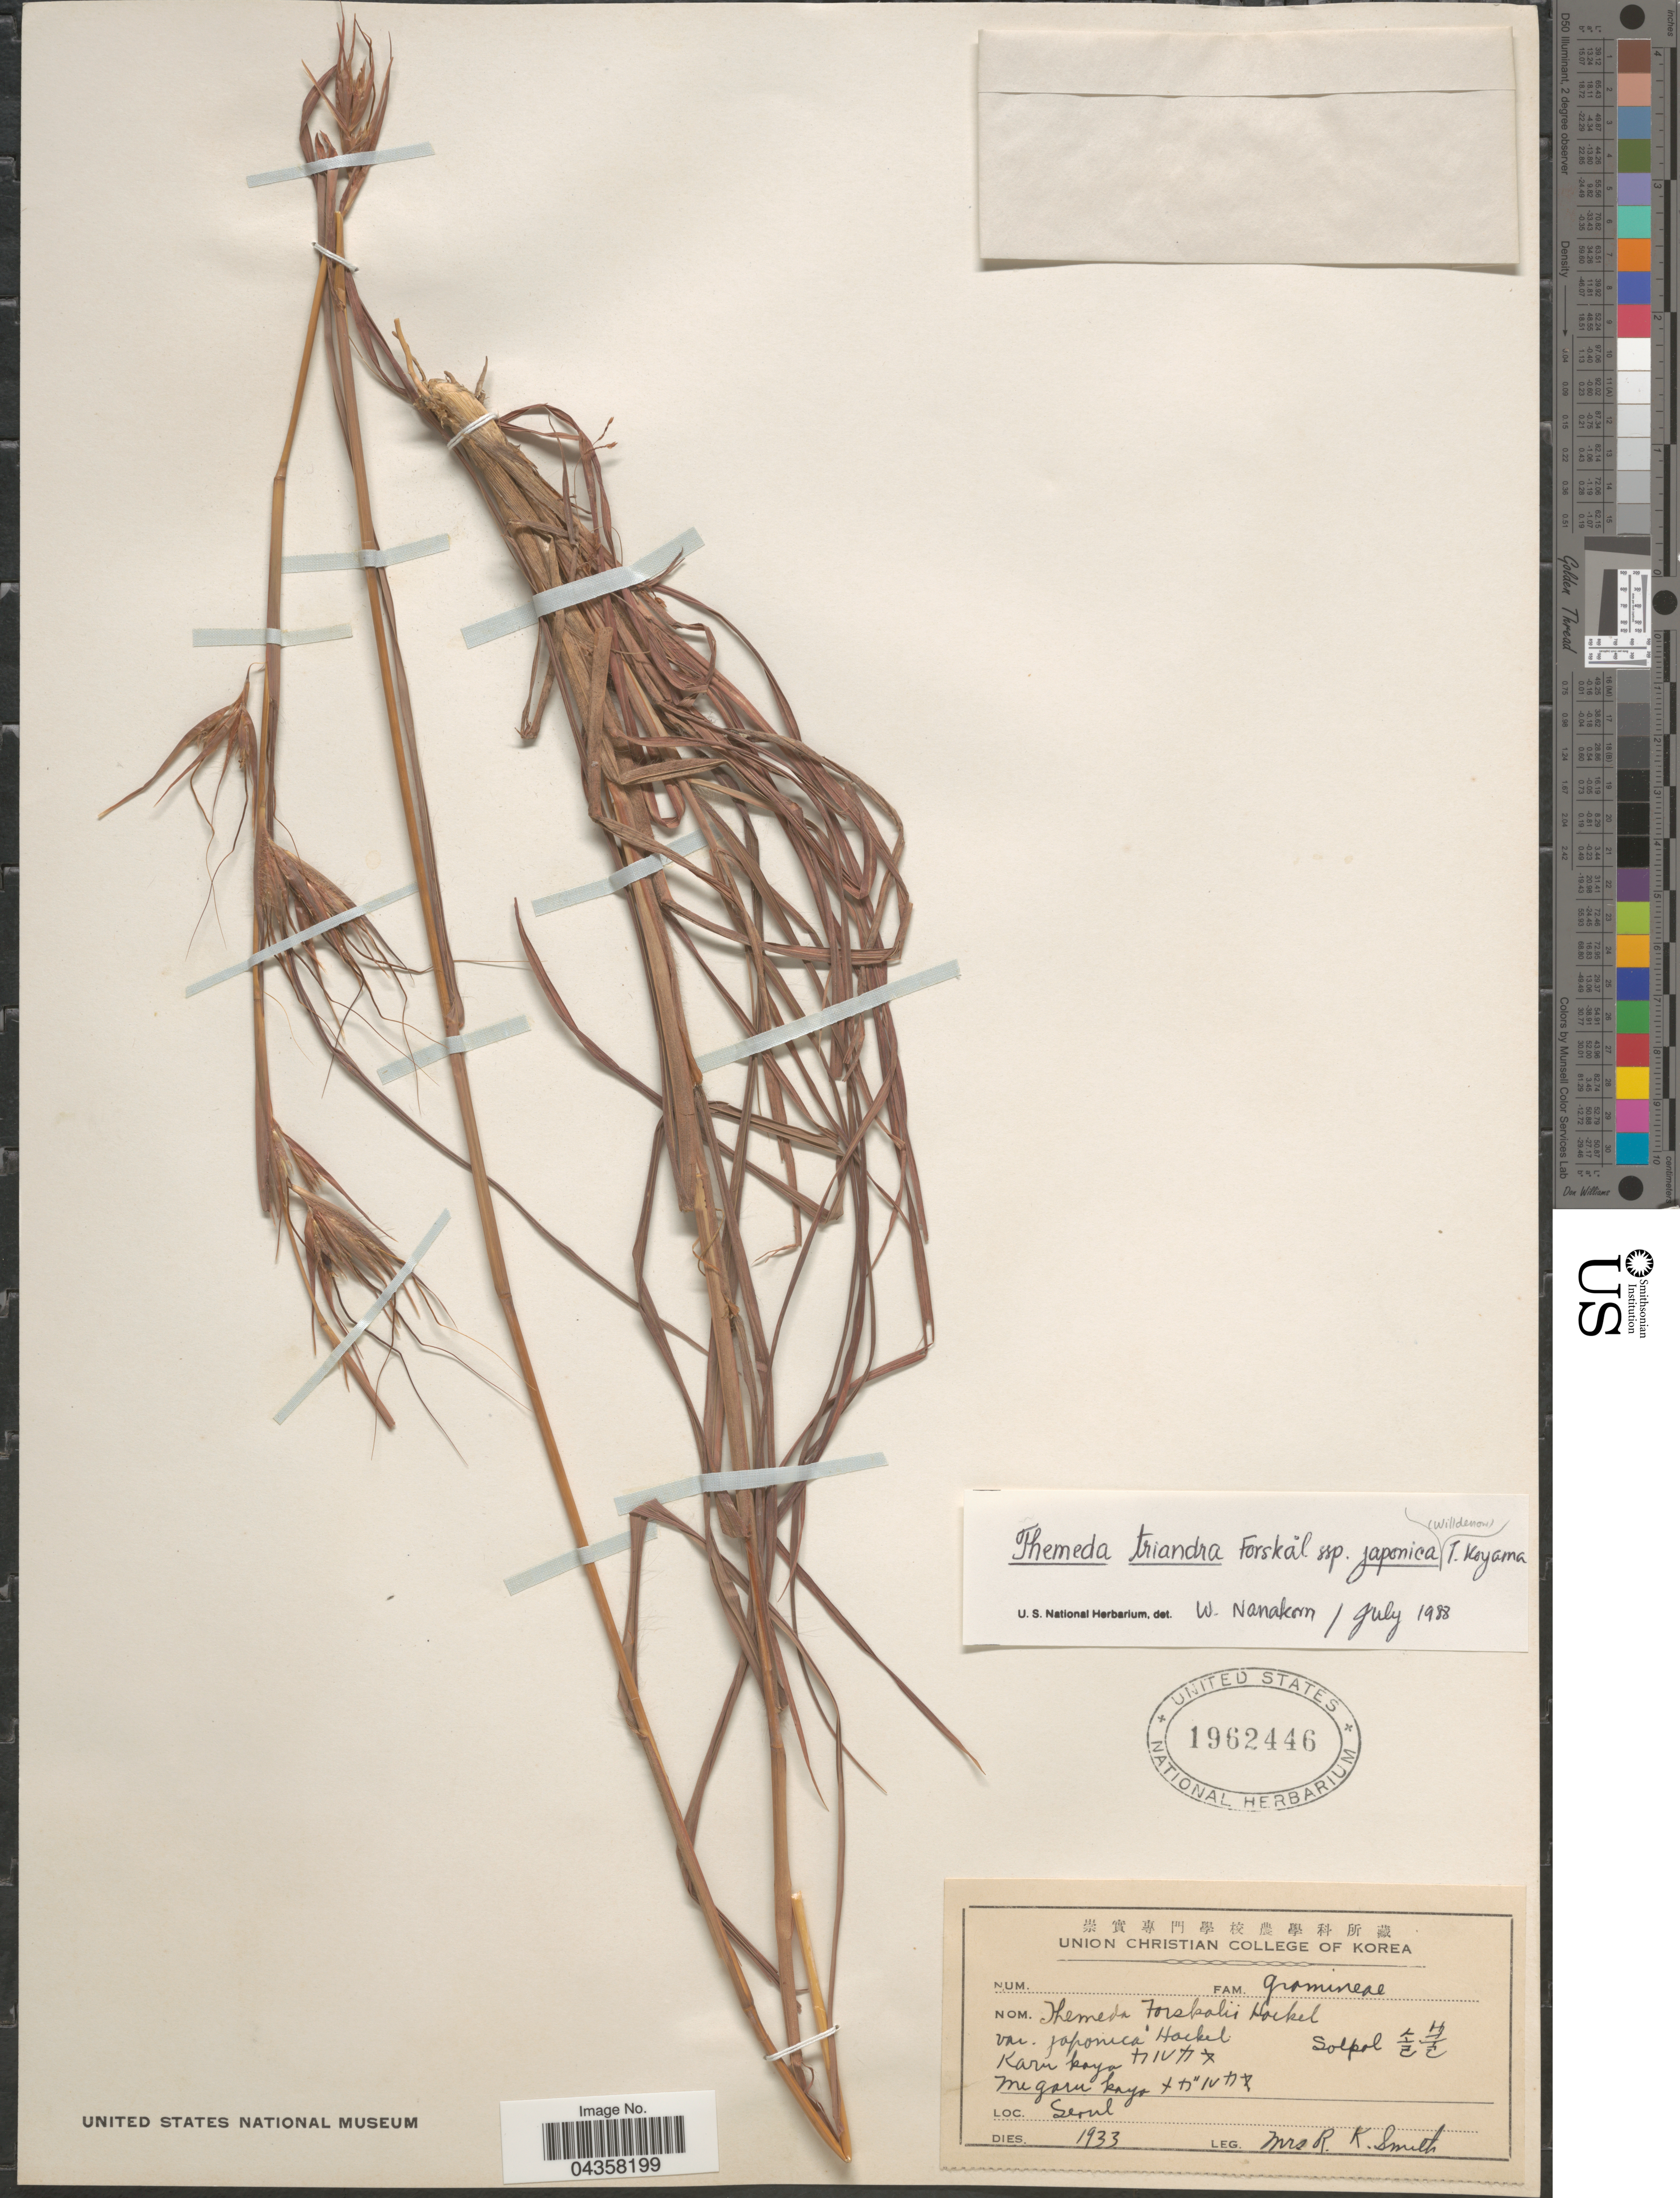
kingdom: Plantae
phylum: Tracheophyta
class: Liliopsida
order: Poales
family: Poaceae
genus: Themeda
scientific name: Themeda triandra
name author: Forssk.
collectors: Mrs. R. K. Smith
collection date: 1933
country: South Korea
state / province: Seoul Special City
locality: Karu kaya x. Megaru kaya x. Solpol x.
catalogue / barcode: US 1962446